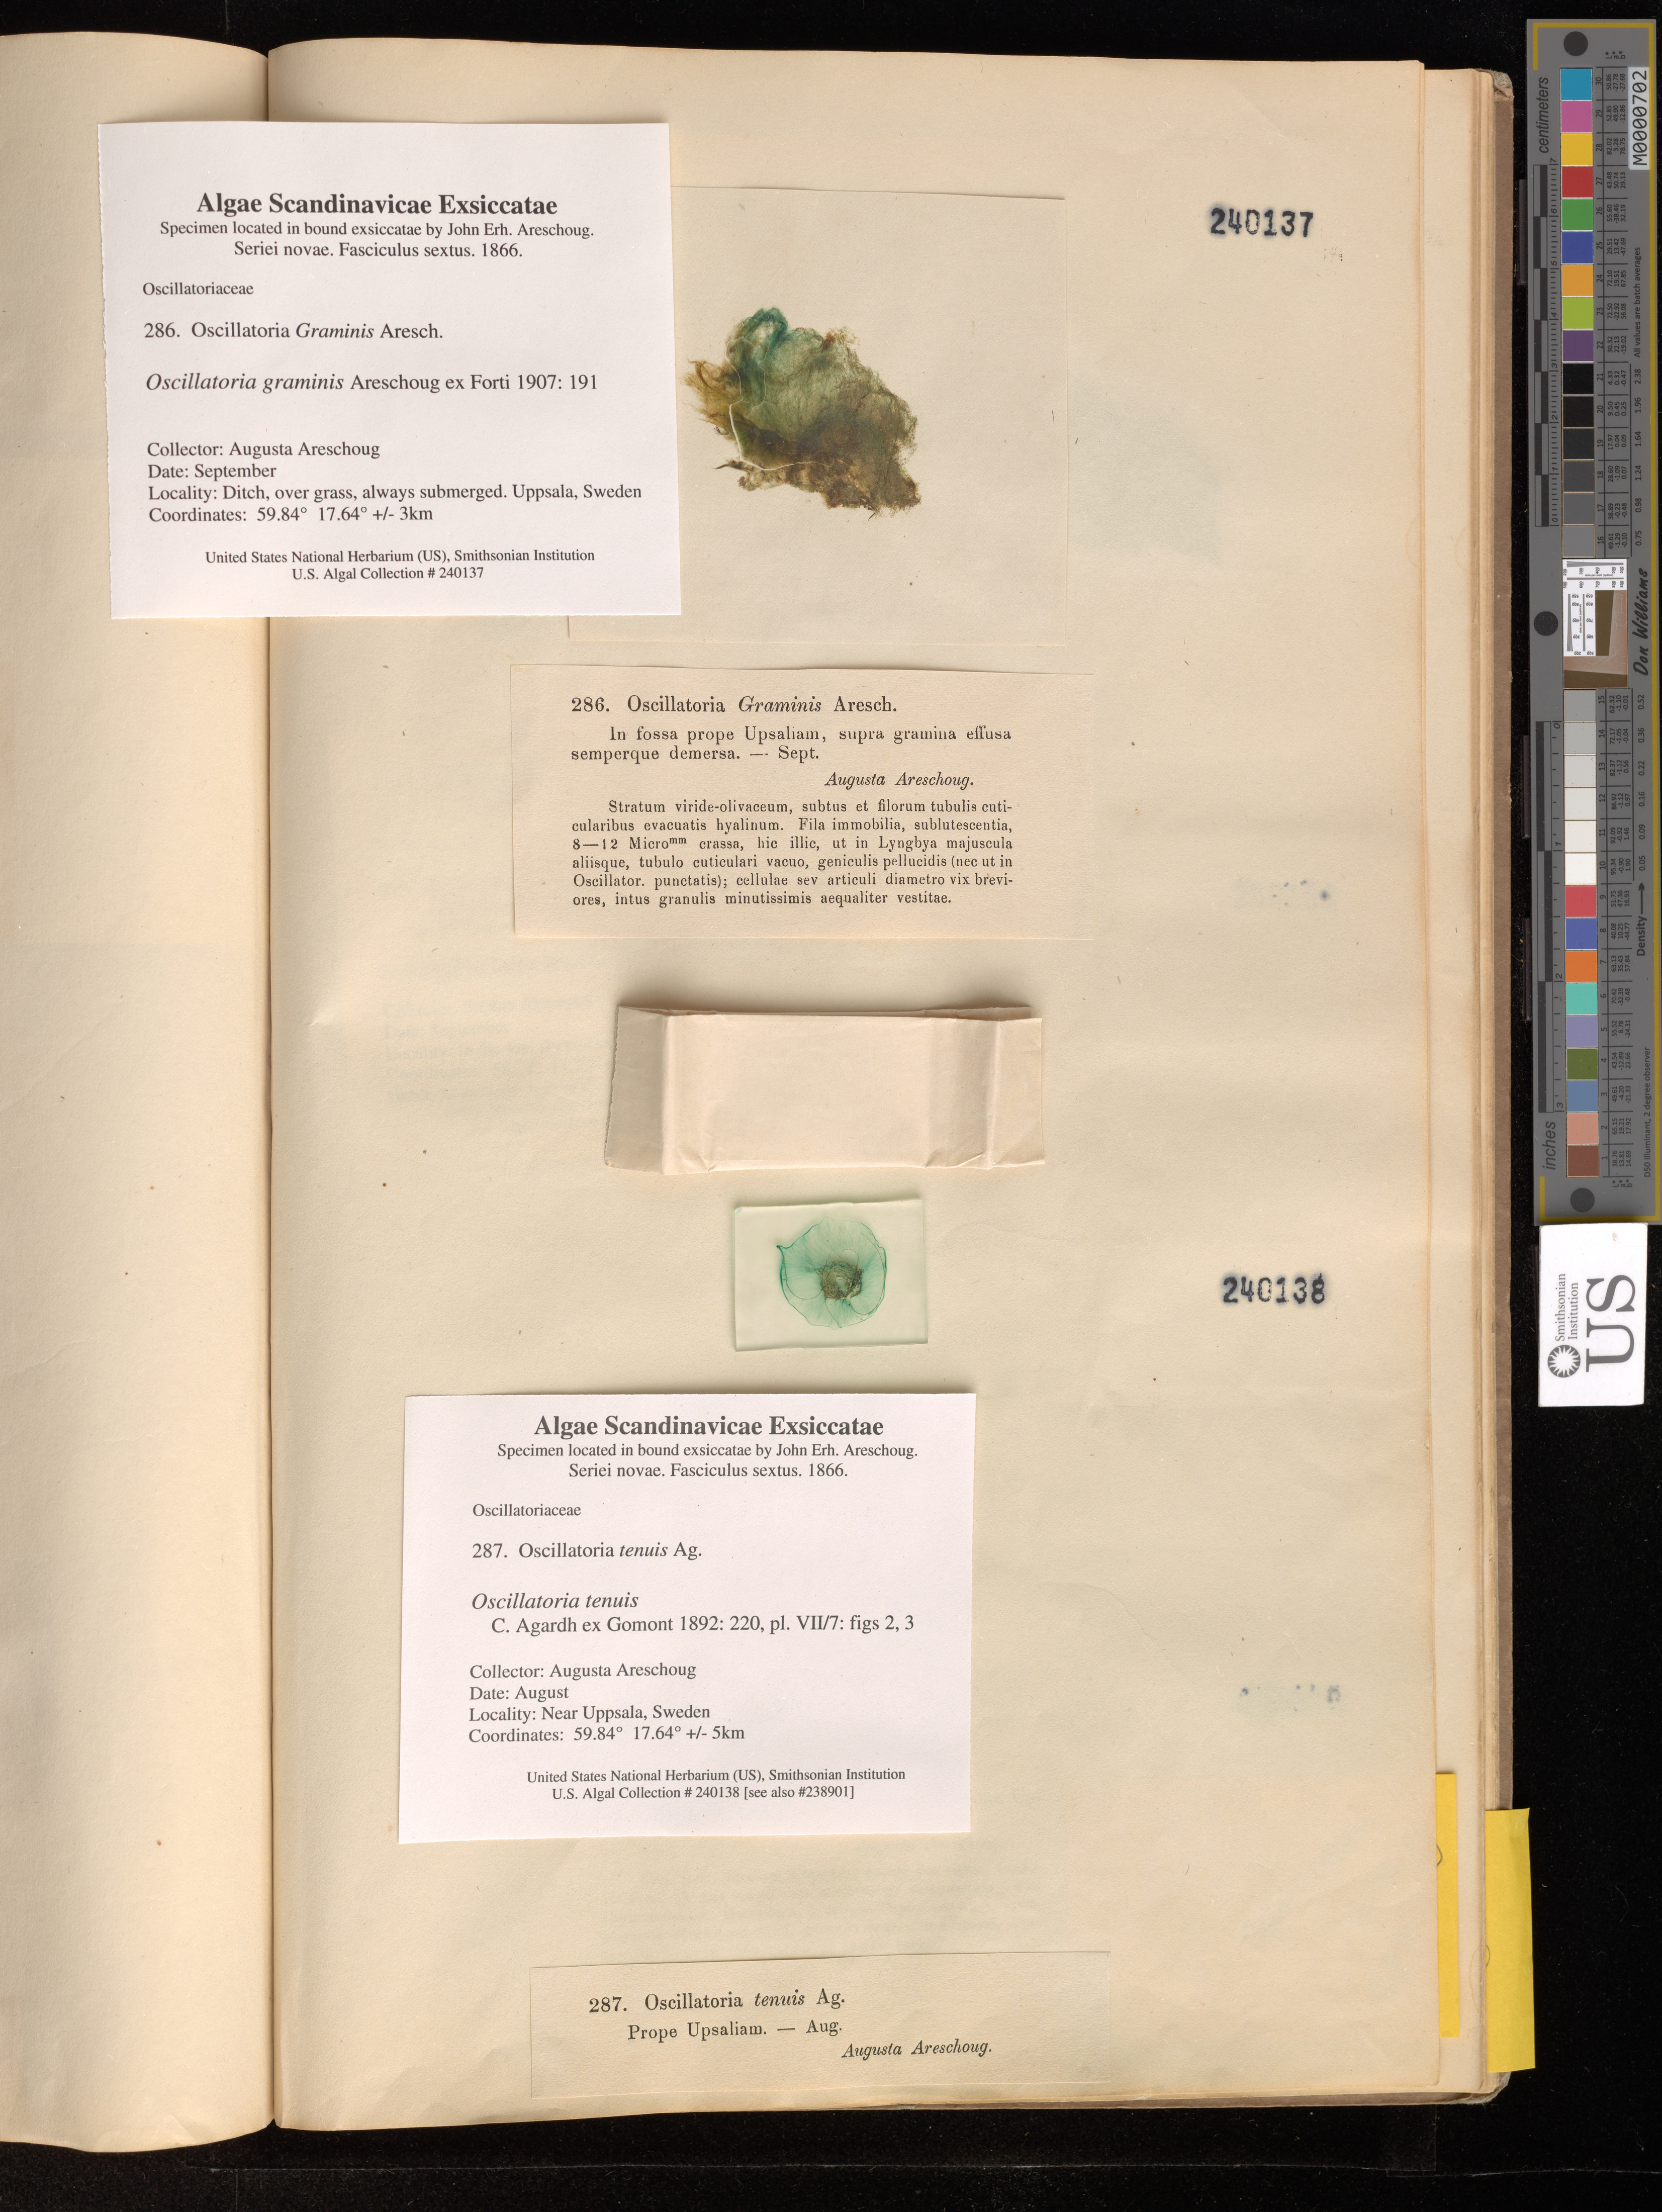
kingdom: Bacteria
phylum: Cyanobacteria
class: Cyanobacteriia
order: Cyanobacteriales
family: Oscillatoriaceae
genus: Oscillatoria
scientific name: Oscillatoria graminis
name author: Aresch.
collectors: A. Areschoug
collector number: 287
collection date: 1866-09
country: Sweden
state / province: Uppsala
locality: Uppsala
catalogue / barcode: US 240137